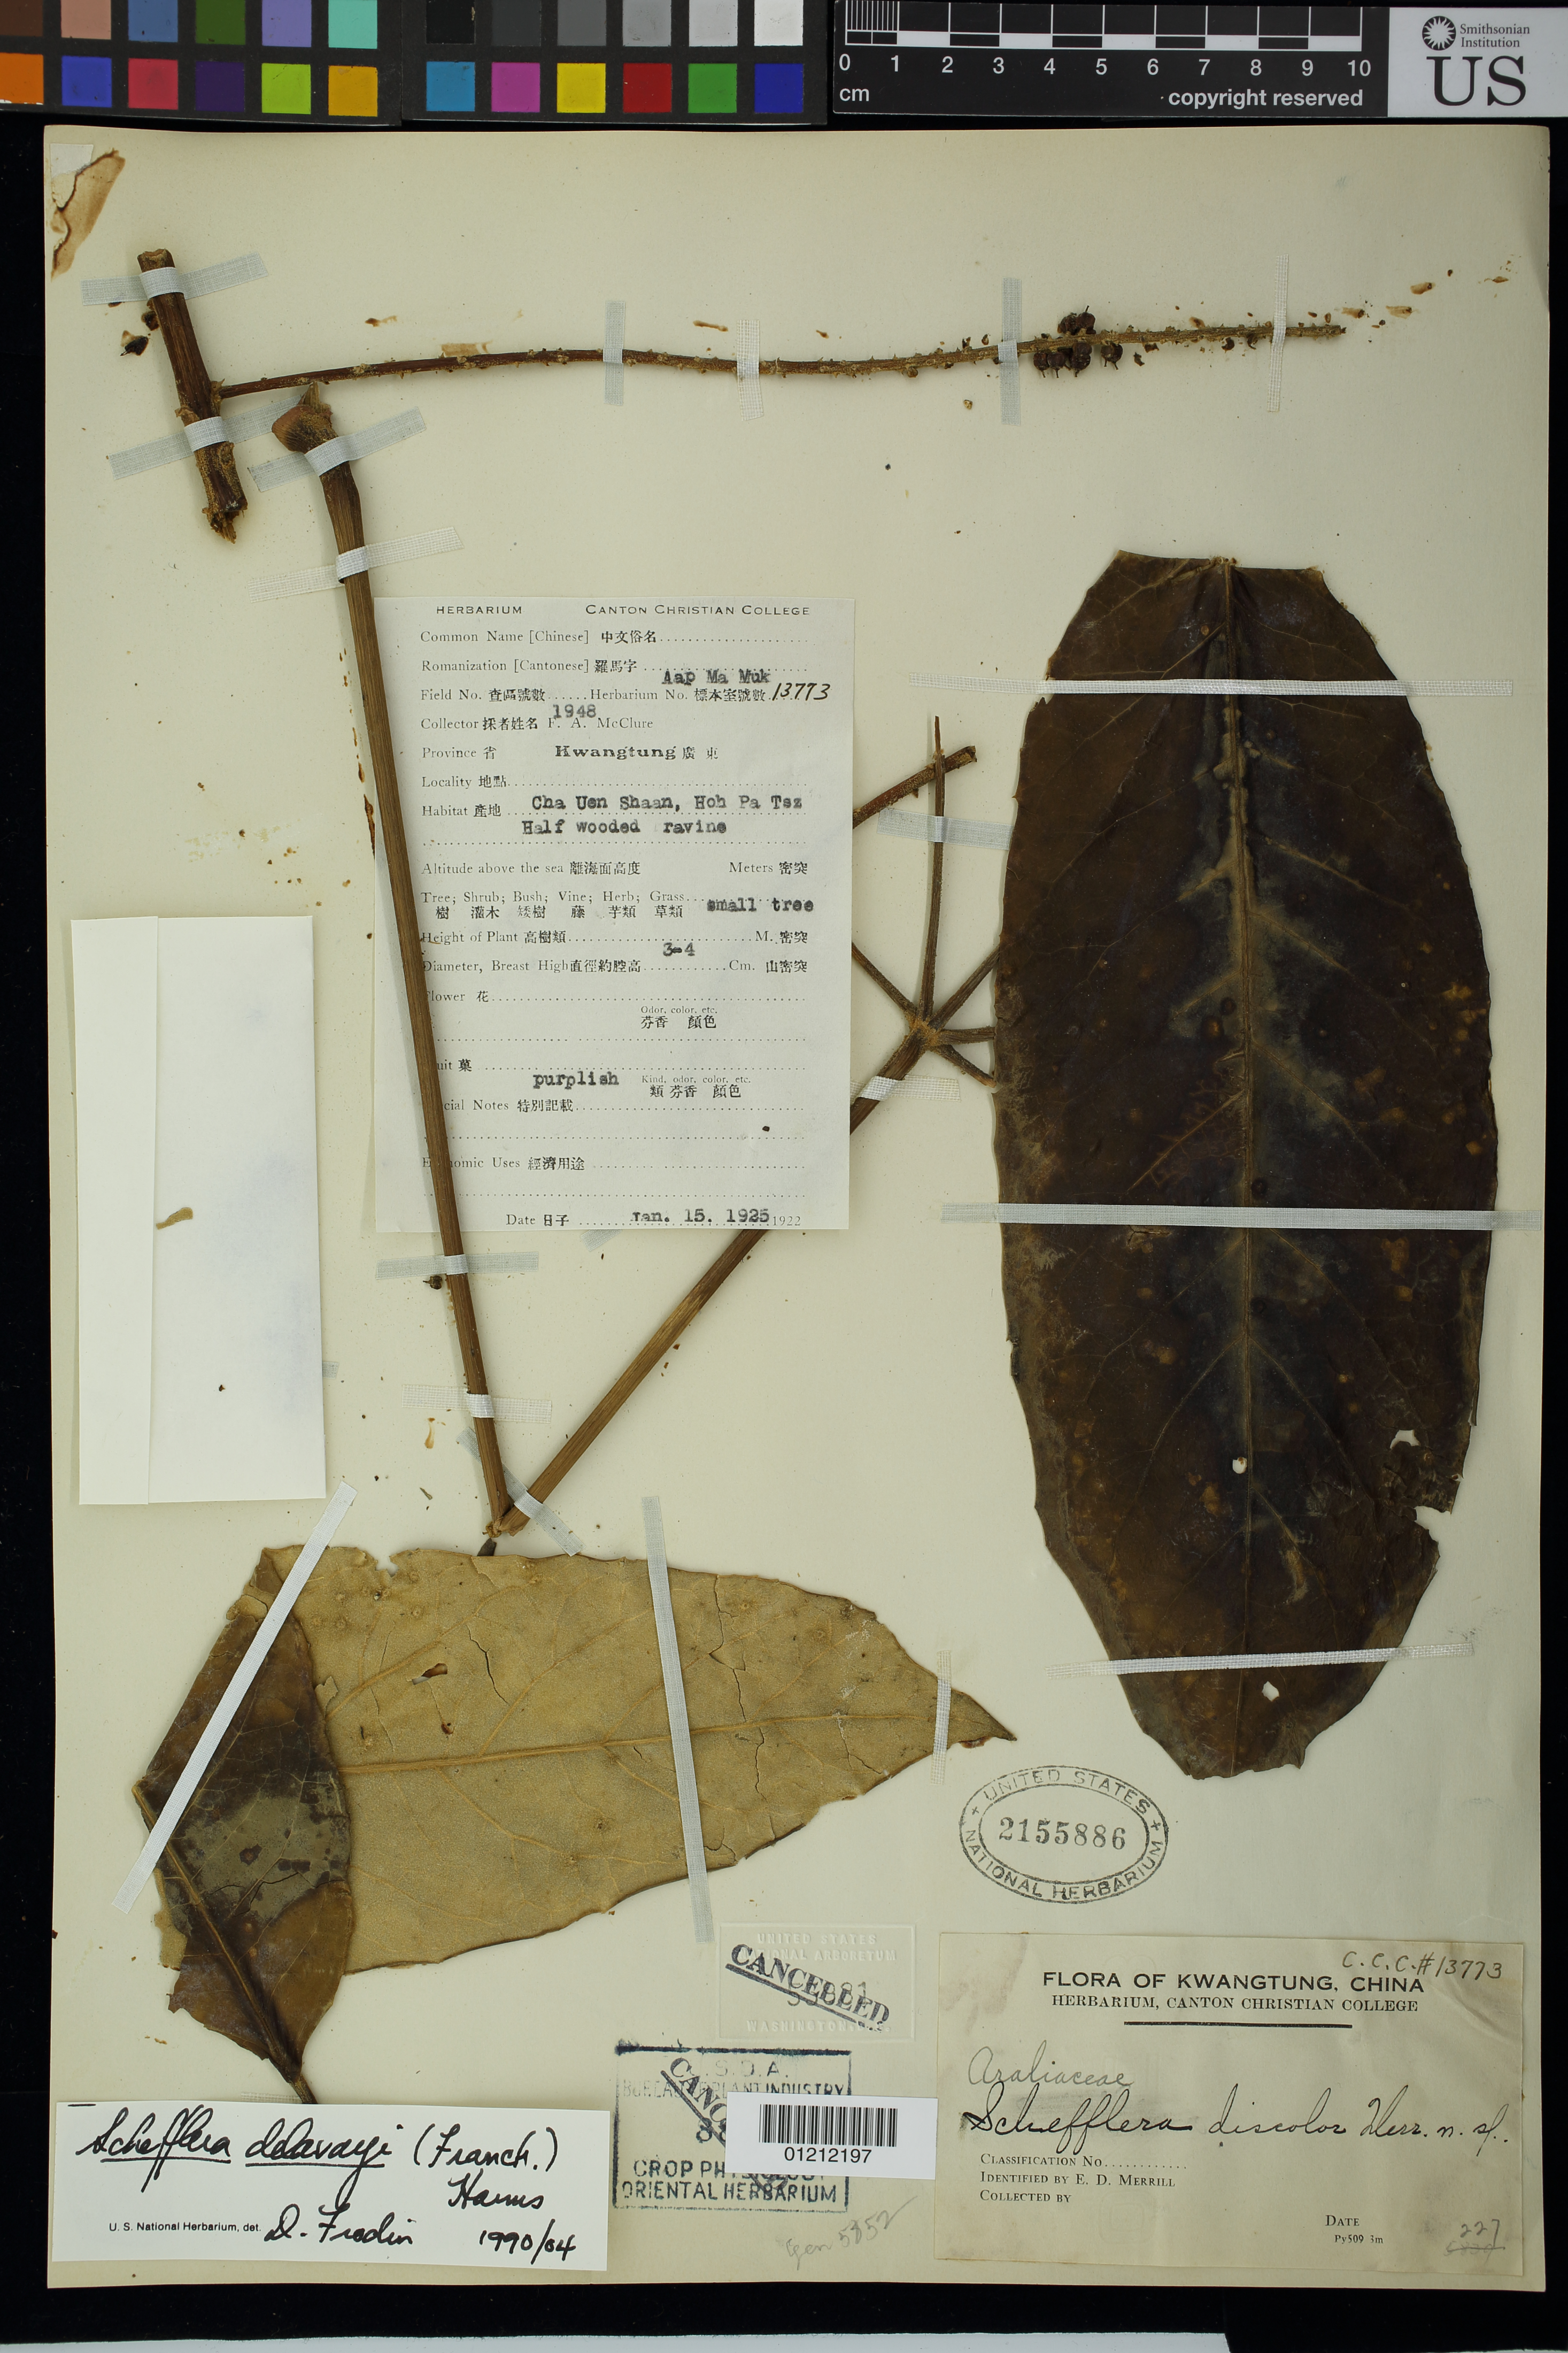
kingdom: Plantae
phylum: Tracheophyta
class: Magnoliopsida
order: Apiales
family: Araliaceae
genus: Schefflera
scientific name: Schefflera delavayi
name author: (Franch.) Harms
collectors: F. A. McClure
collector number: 13773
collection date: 1925-01-15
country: China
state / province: Guangdong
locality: Cha Uen Shaan, Hoh Pa Tsz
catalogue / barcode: US 2155886